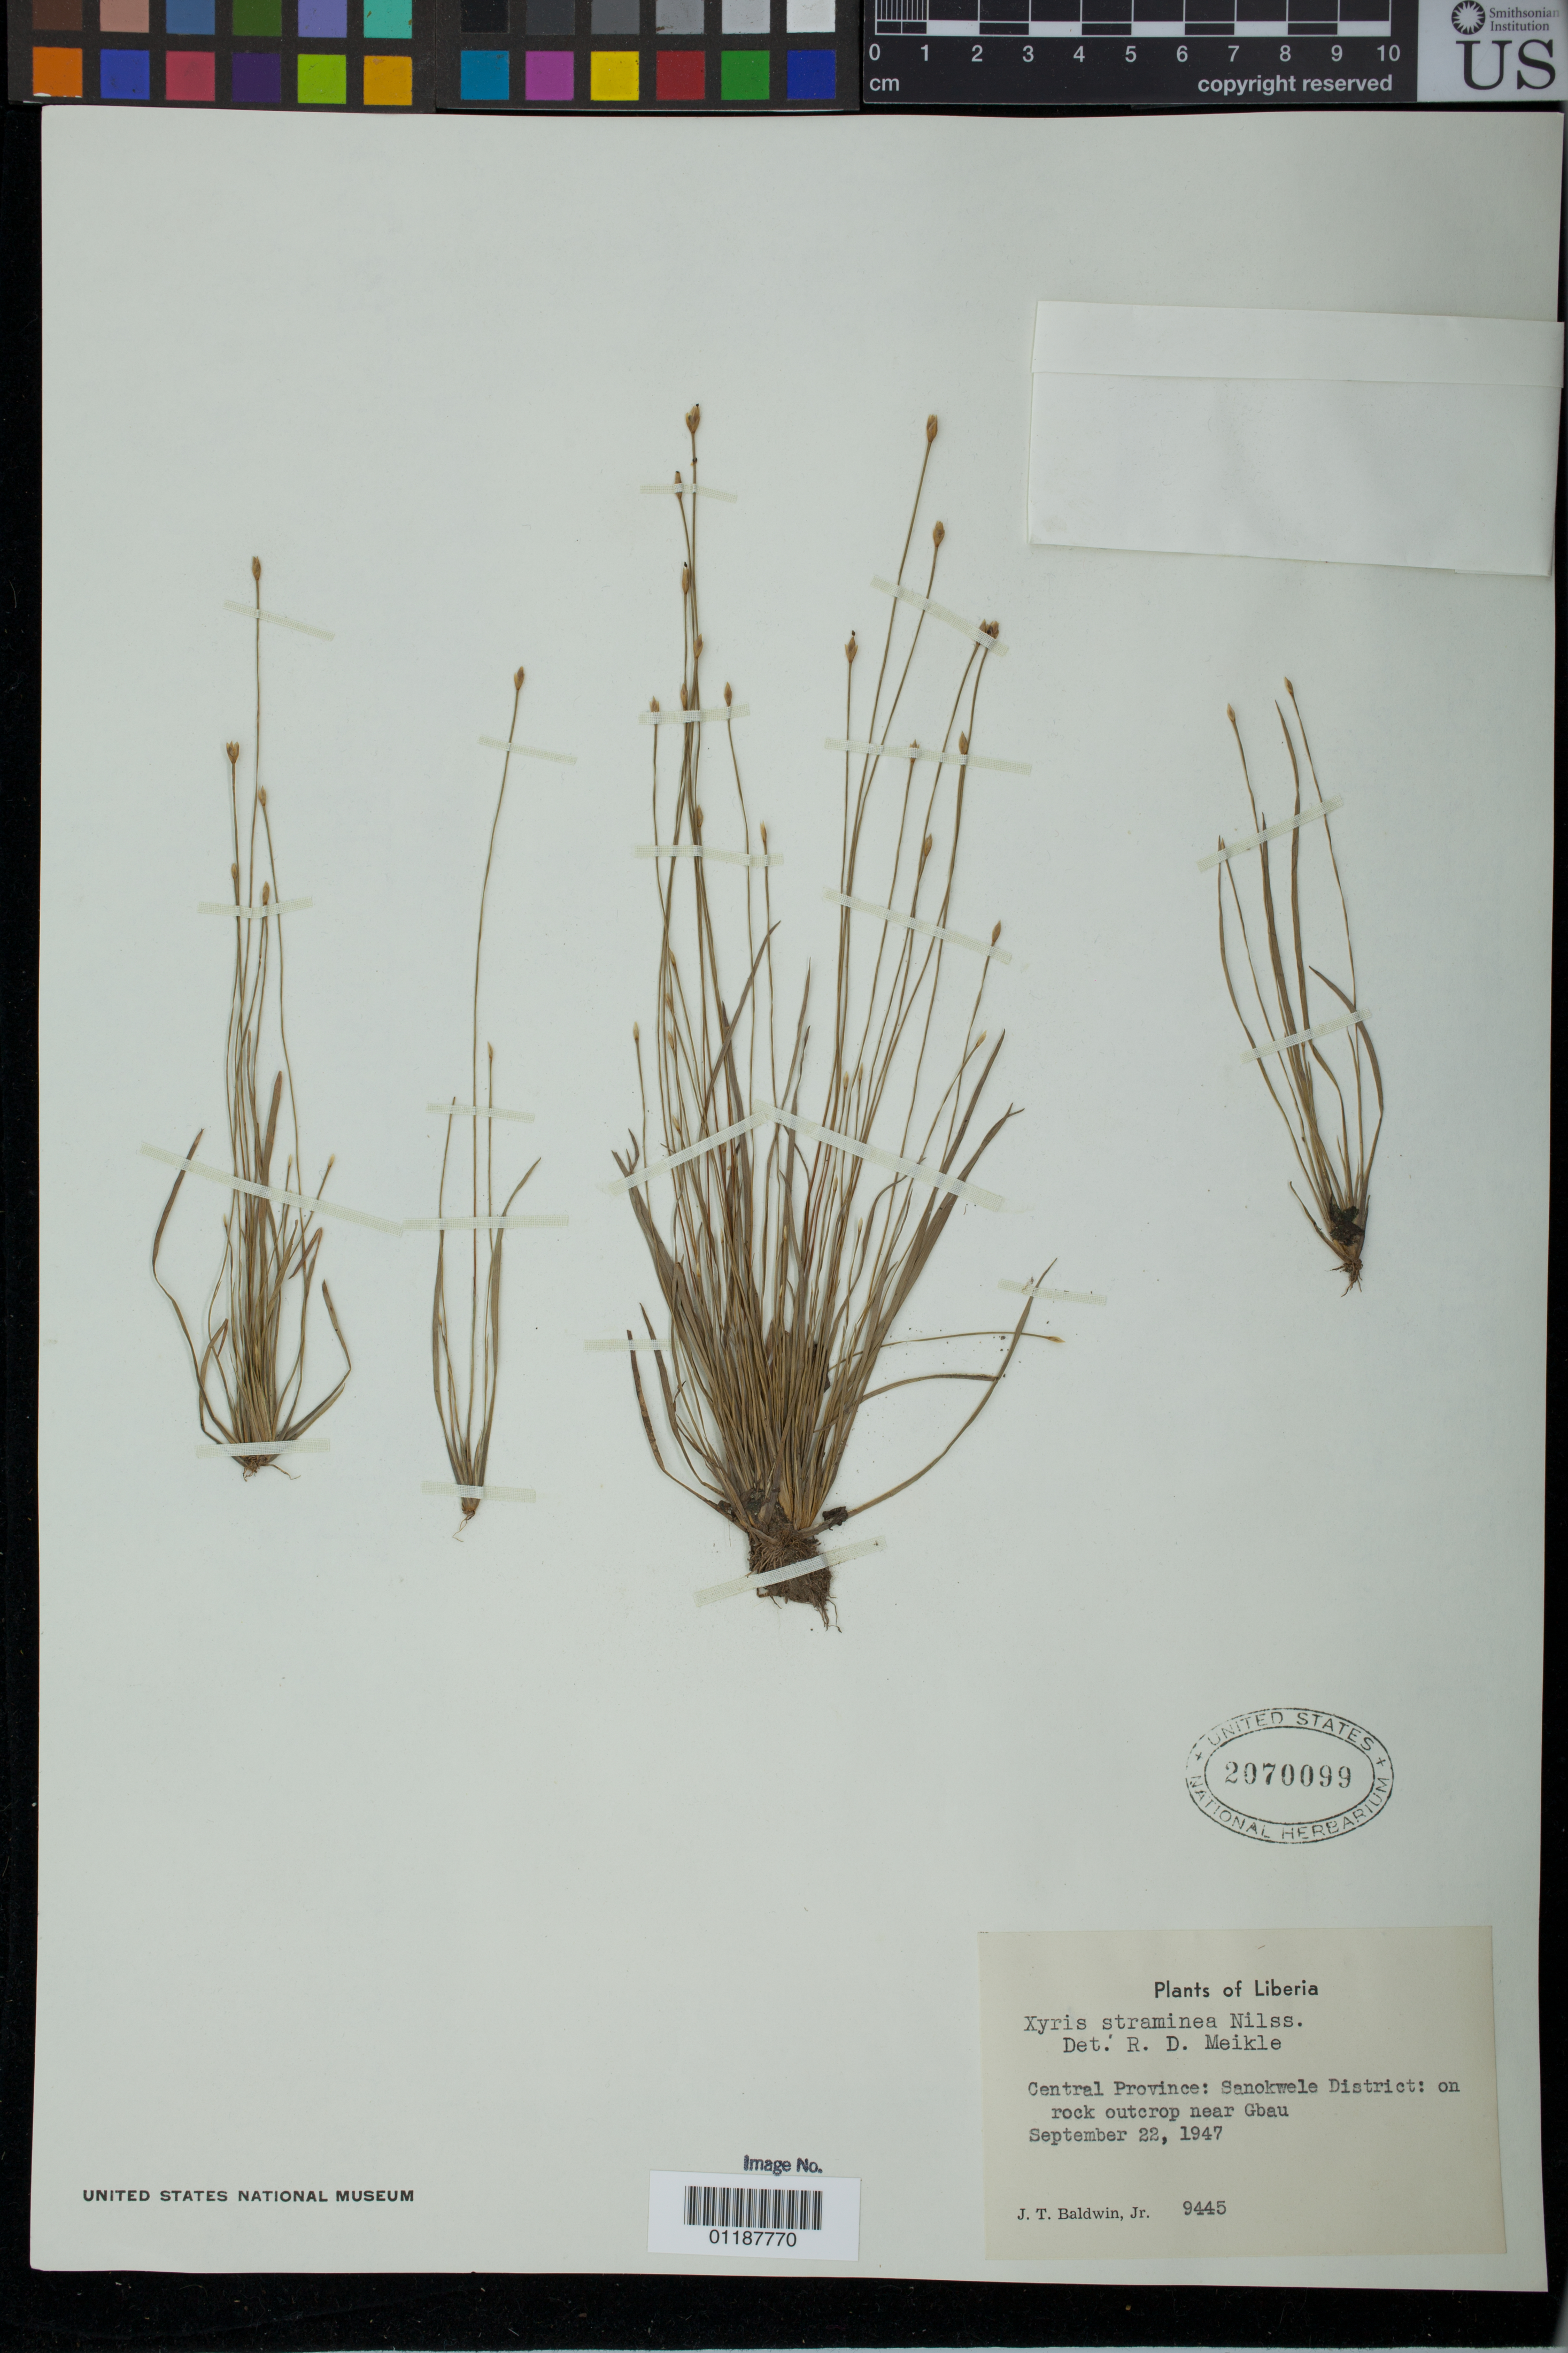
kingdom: Plantae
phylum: Tracheophyta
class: Liliopsida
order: Poales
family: Xyridaceae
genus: Xyris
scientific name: Xyris straminea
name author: Nilsson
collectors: J. T. Baldwin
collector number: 9445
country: Liberia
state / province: Nimba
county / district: Sanokwele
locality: Near Gbau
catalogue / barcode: US 2070099